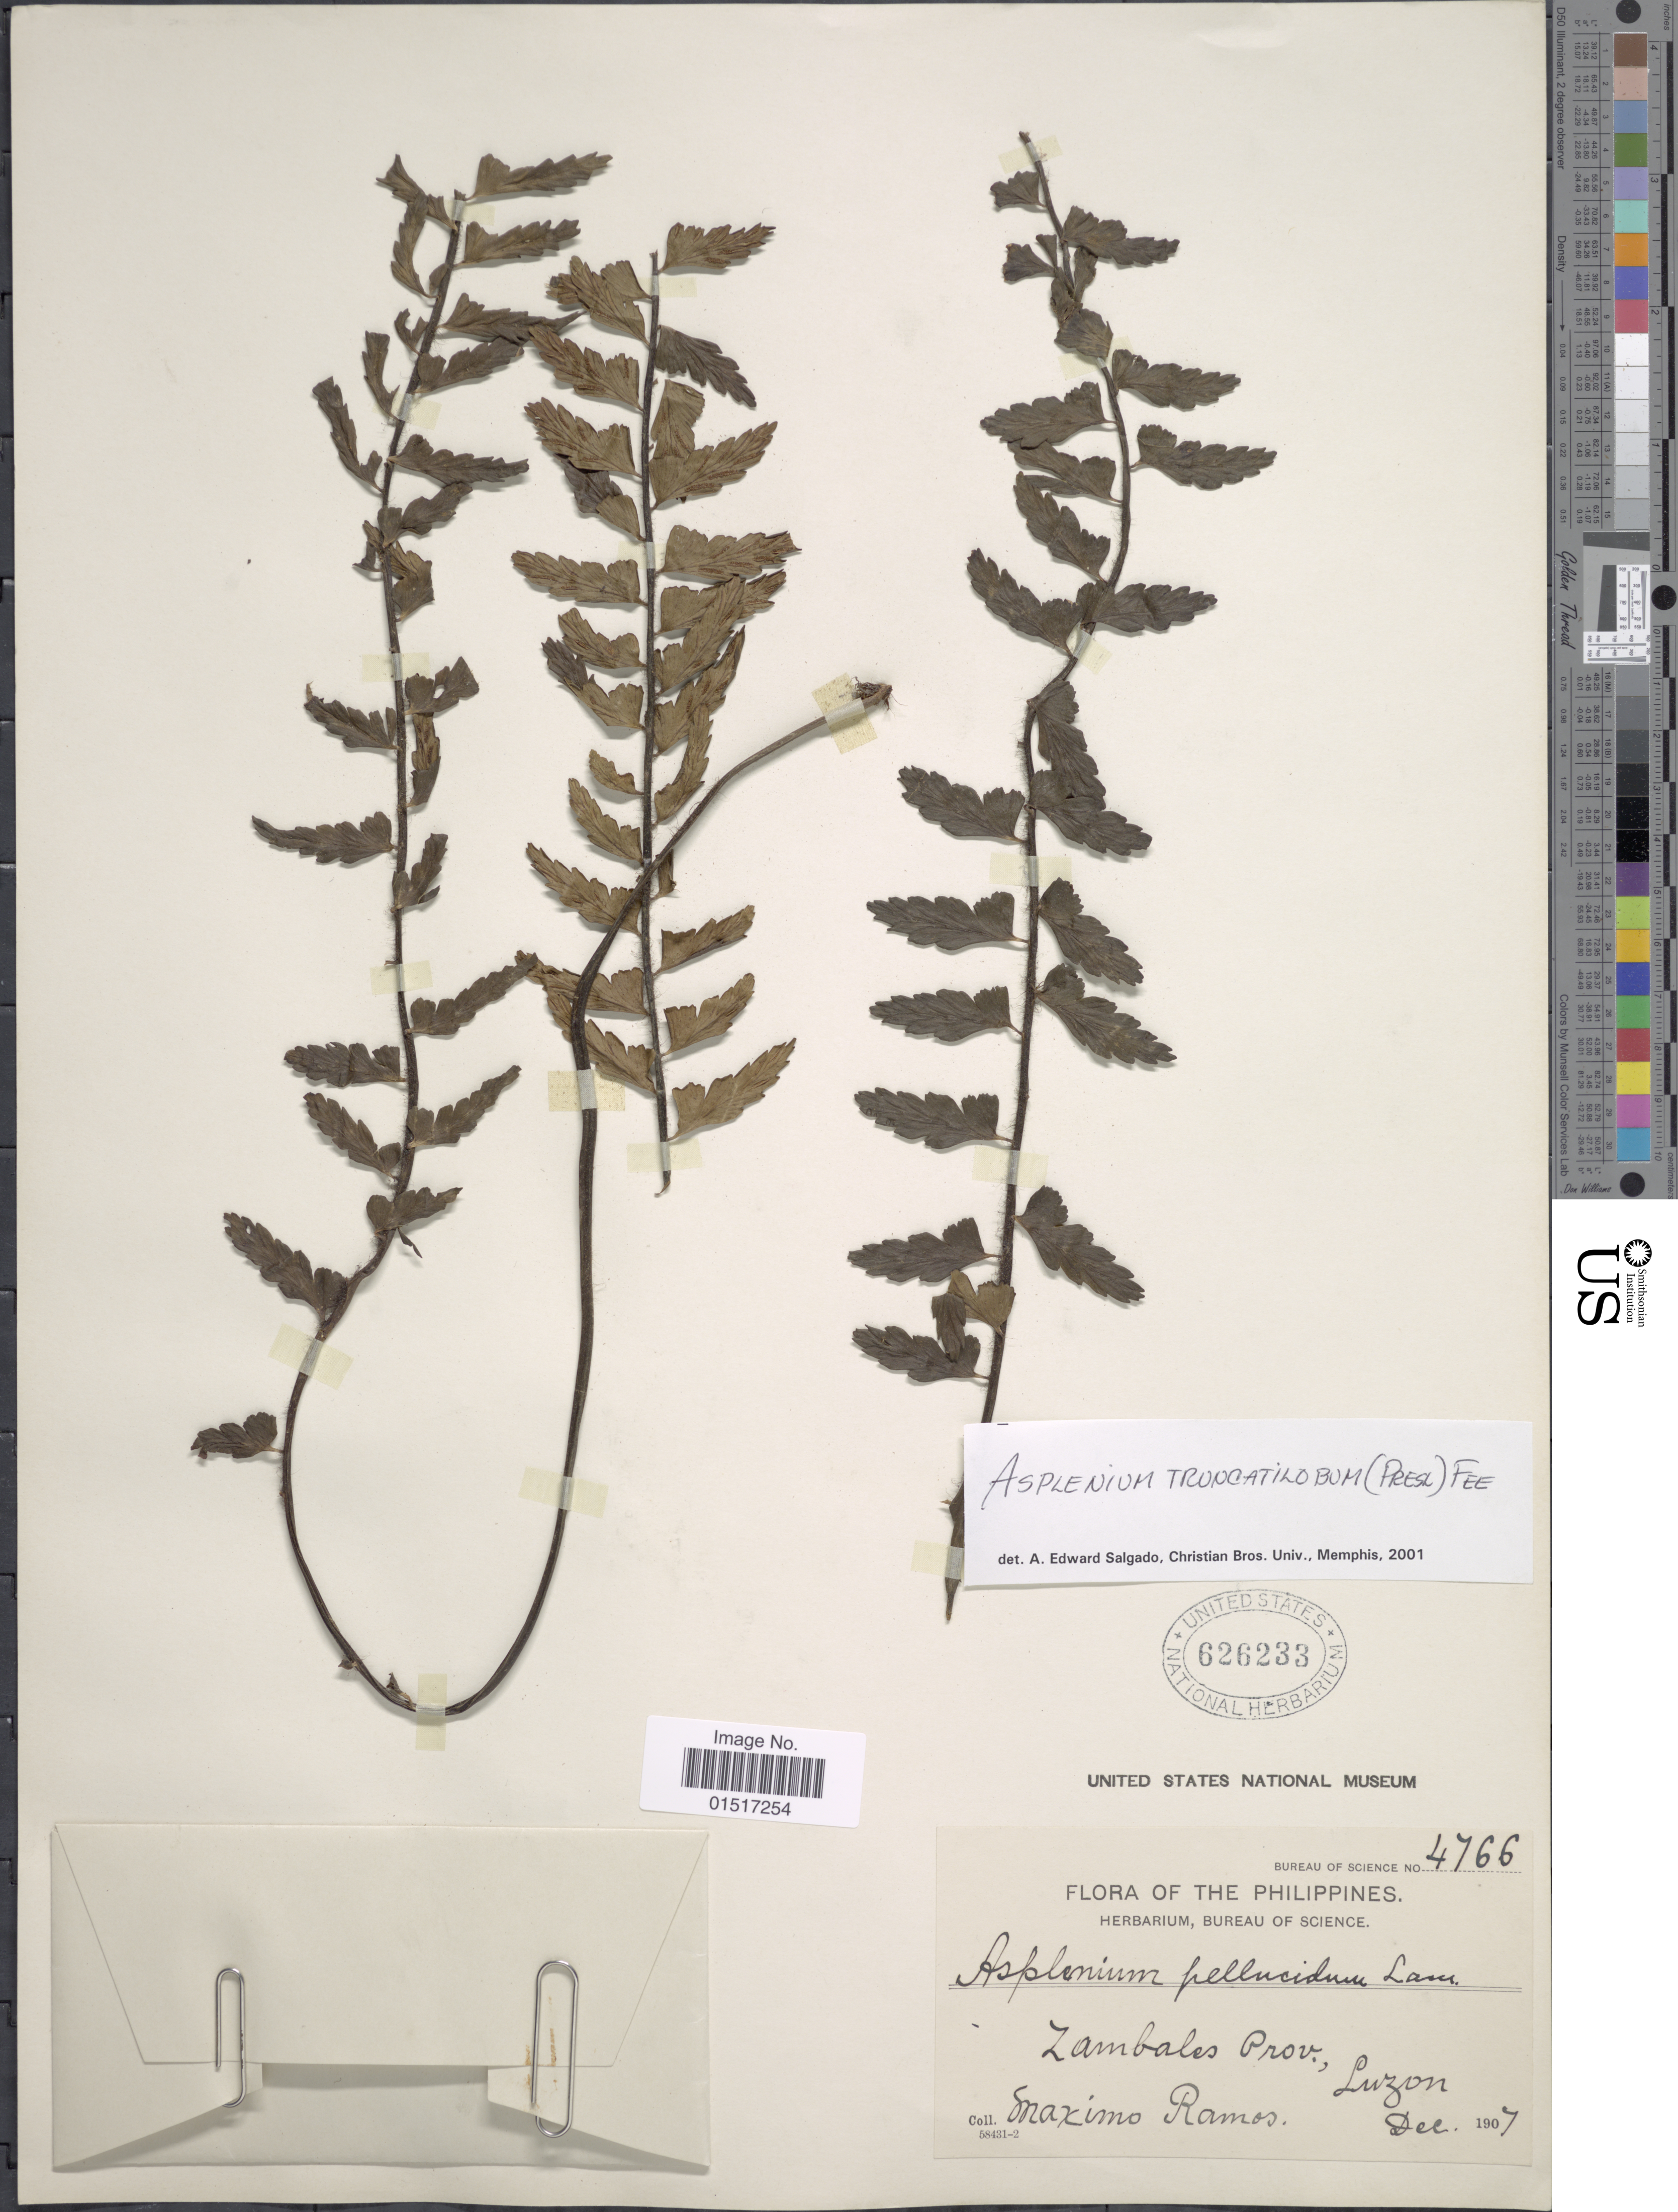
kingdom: Plantae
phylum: Tracheophyta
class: Polypodiopsida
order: Polypodiales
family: Aspleniaceae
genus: Asplenium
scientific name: Asplenium truncatilobum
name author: (C. Presl) Fée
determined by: Salgado, A. E.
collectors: M. Ramos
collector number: Bureau of Science 4766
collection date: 1907-12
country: Philippines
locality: Zambales Prov., Luzon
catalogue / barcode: US 626233